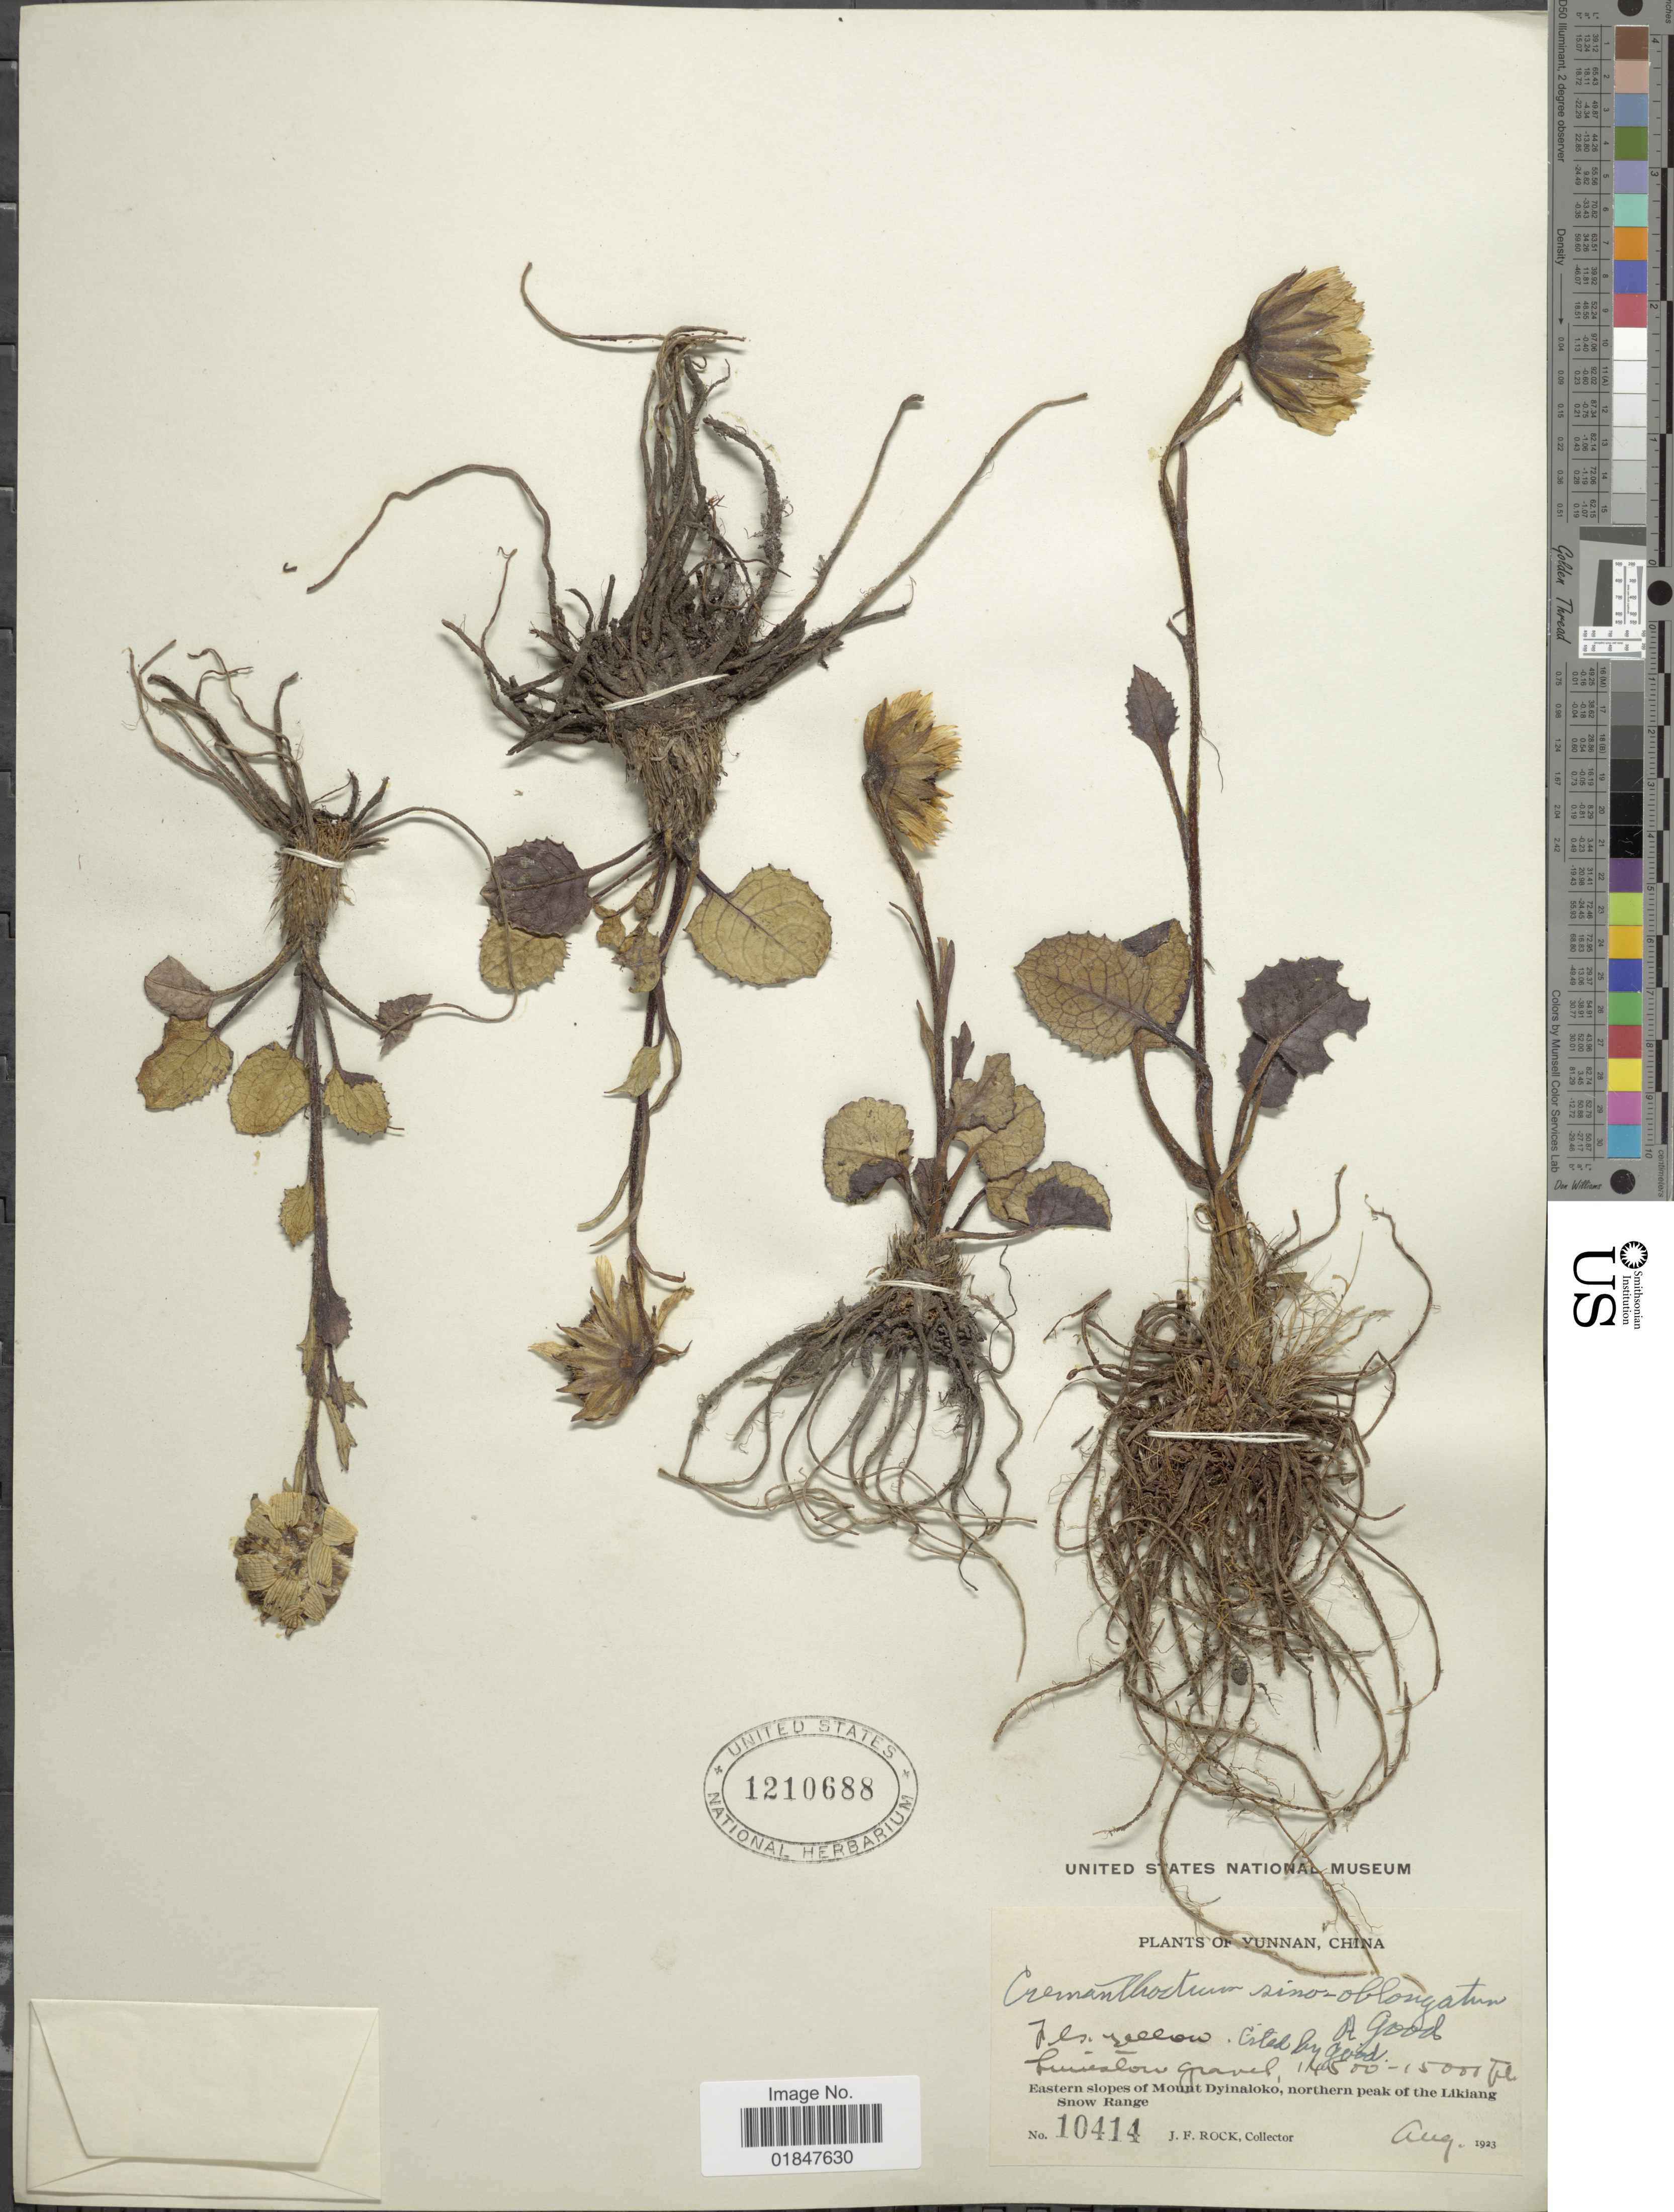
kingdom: Plantae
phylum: Tracheophyta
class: Magnoliopsida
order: Asterales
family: Asteraceae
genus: Cremanthodium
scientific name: Cremanthodium sino-oblongatum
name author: R.D. Good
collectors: J. Rock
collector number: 10414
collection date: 1923-08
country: China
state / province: Yunnan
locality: Eastern slopes of Mount Dyinaloko, northern peak of the Likiang Snow Range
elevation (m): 4420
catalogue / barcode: US 1210688